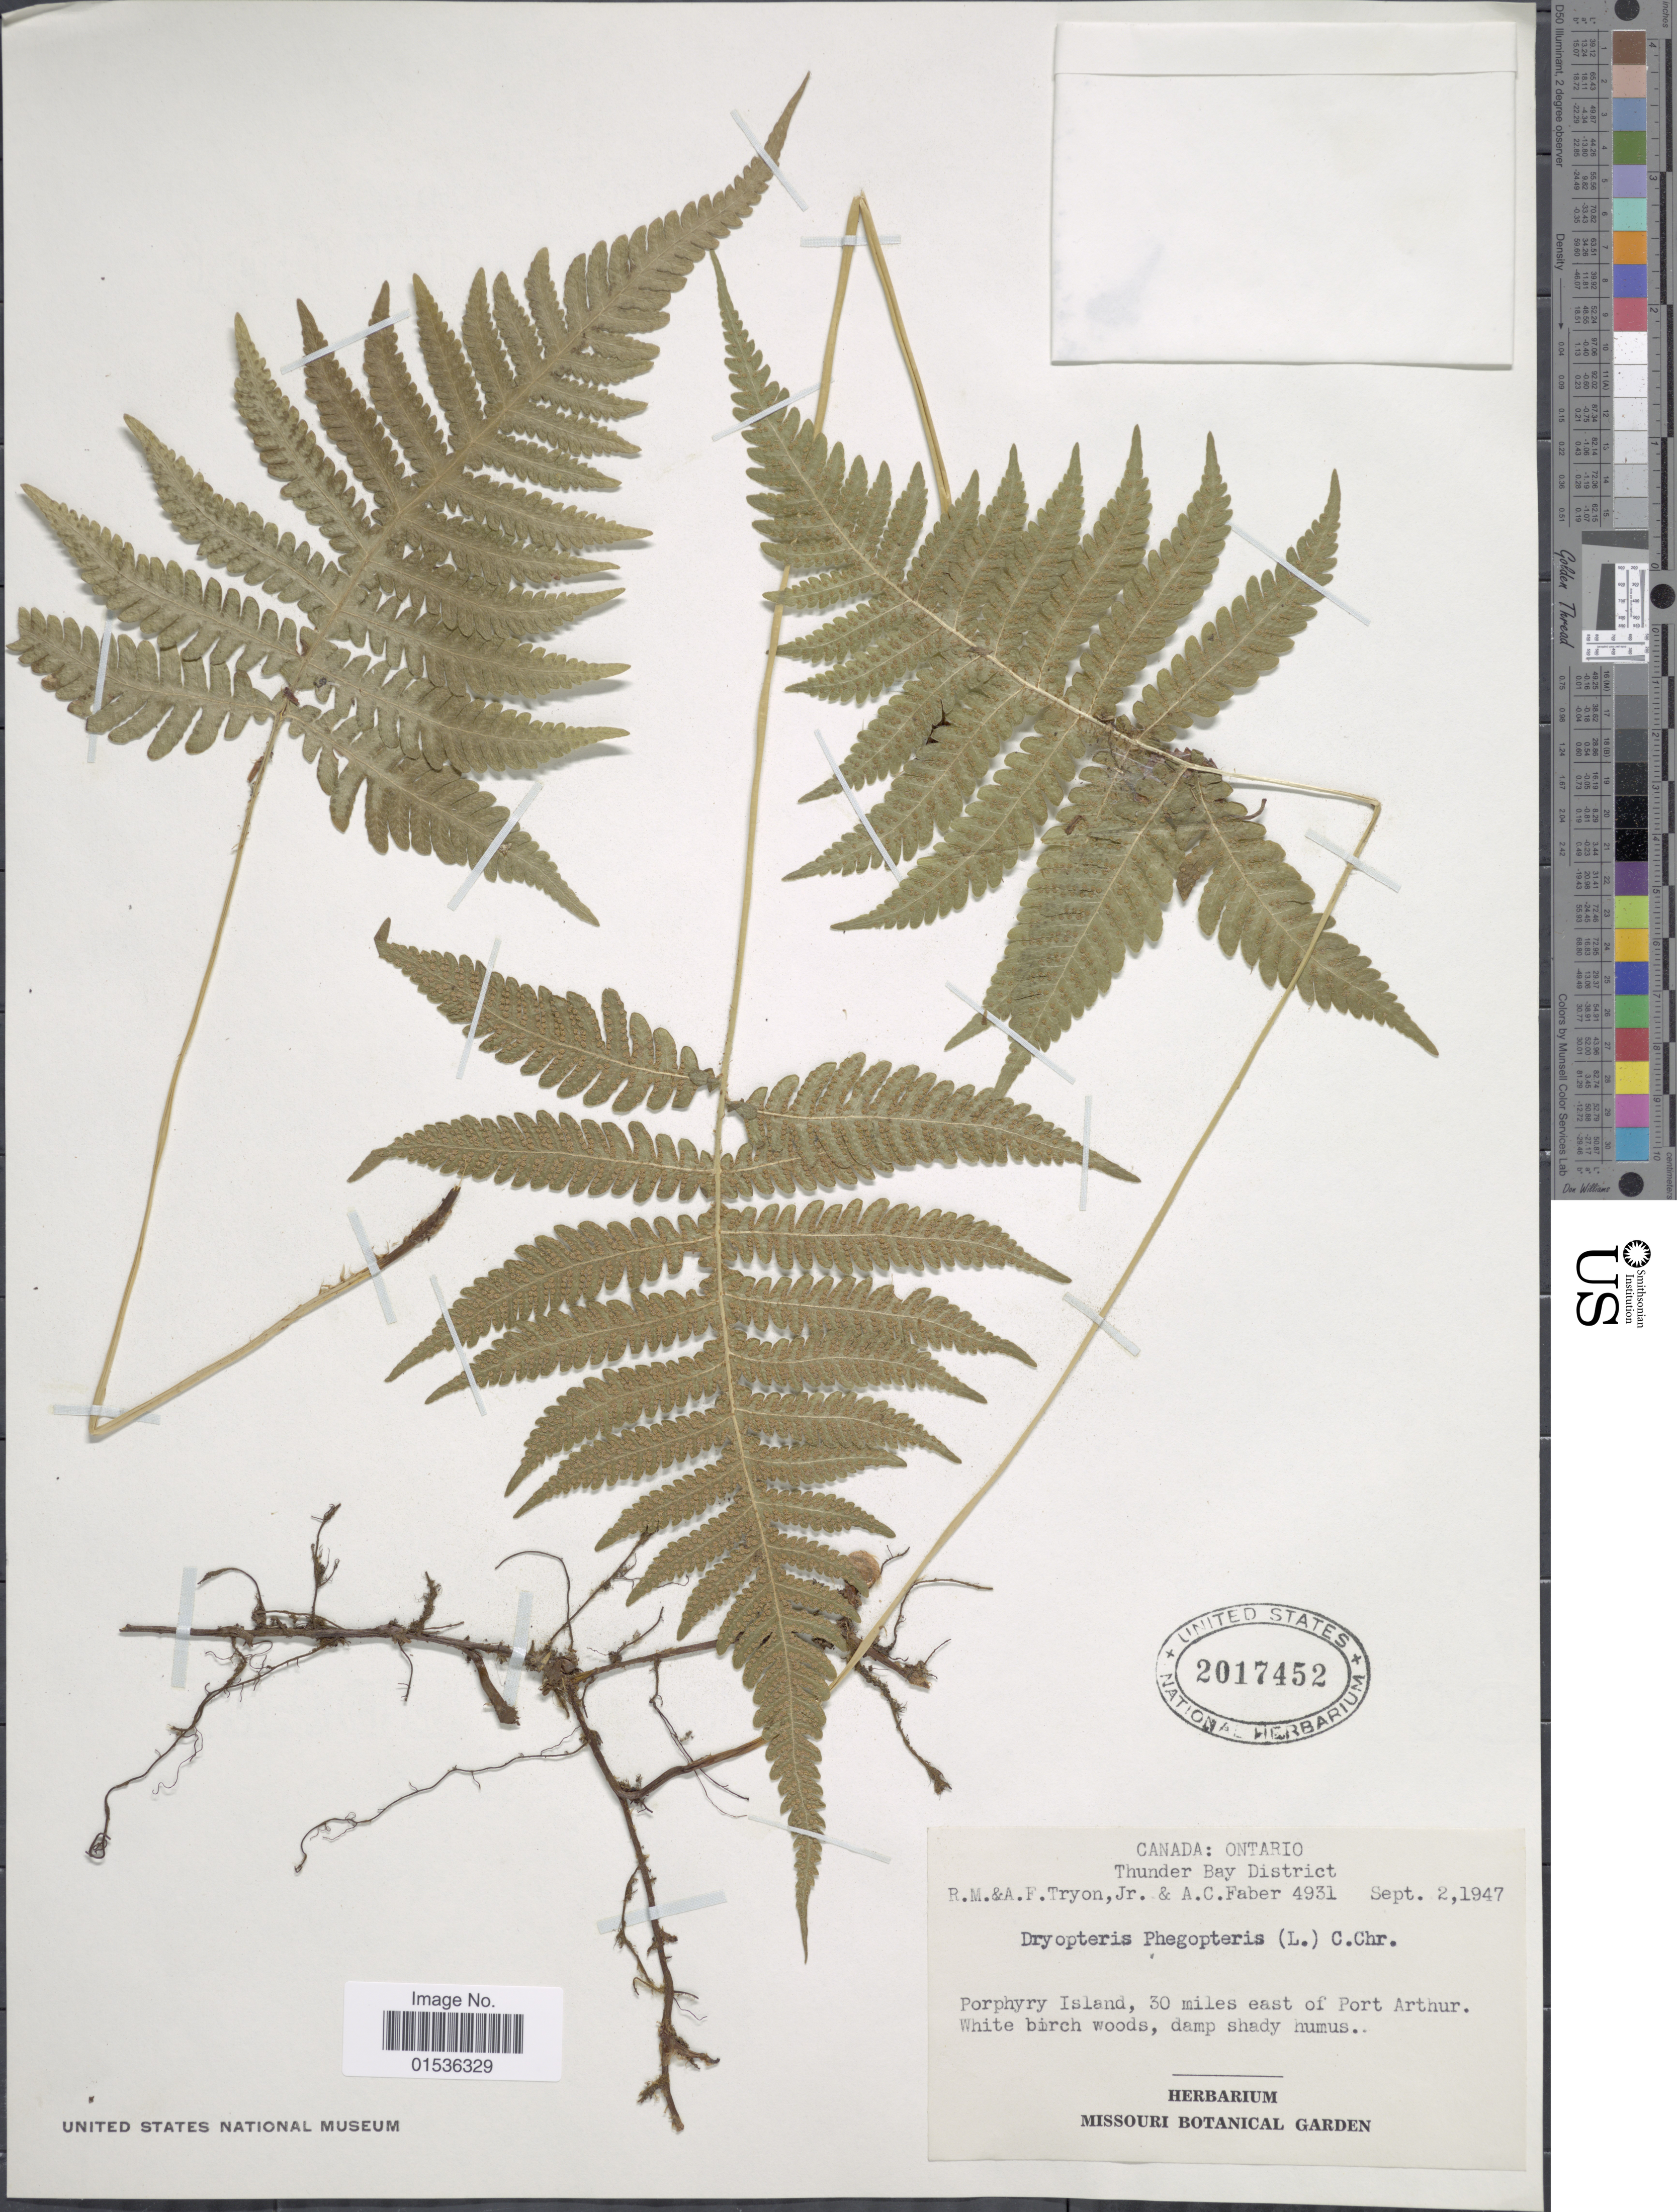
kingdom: Plantae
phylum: Tracheophyta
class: Polypodiopsida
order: Polypodiales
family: Thelypteridaceae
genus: Phegopteris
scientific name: Phegopteris connectilis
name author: (Michx.) Watt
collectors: R. M. Tryon, A. F. Tryon & A. Faber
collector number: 4931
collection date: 1947-09-02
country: Canada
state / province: Ontario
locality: Canada: Ontario. Porphyry Island, 30 miles east of Port Arthur.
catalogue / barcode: US 2017452